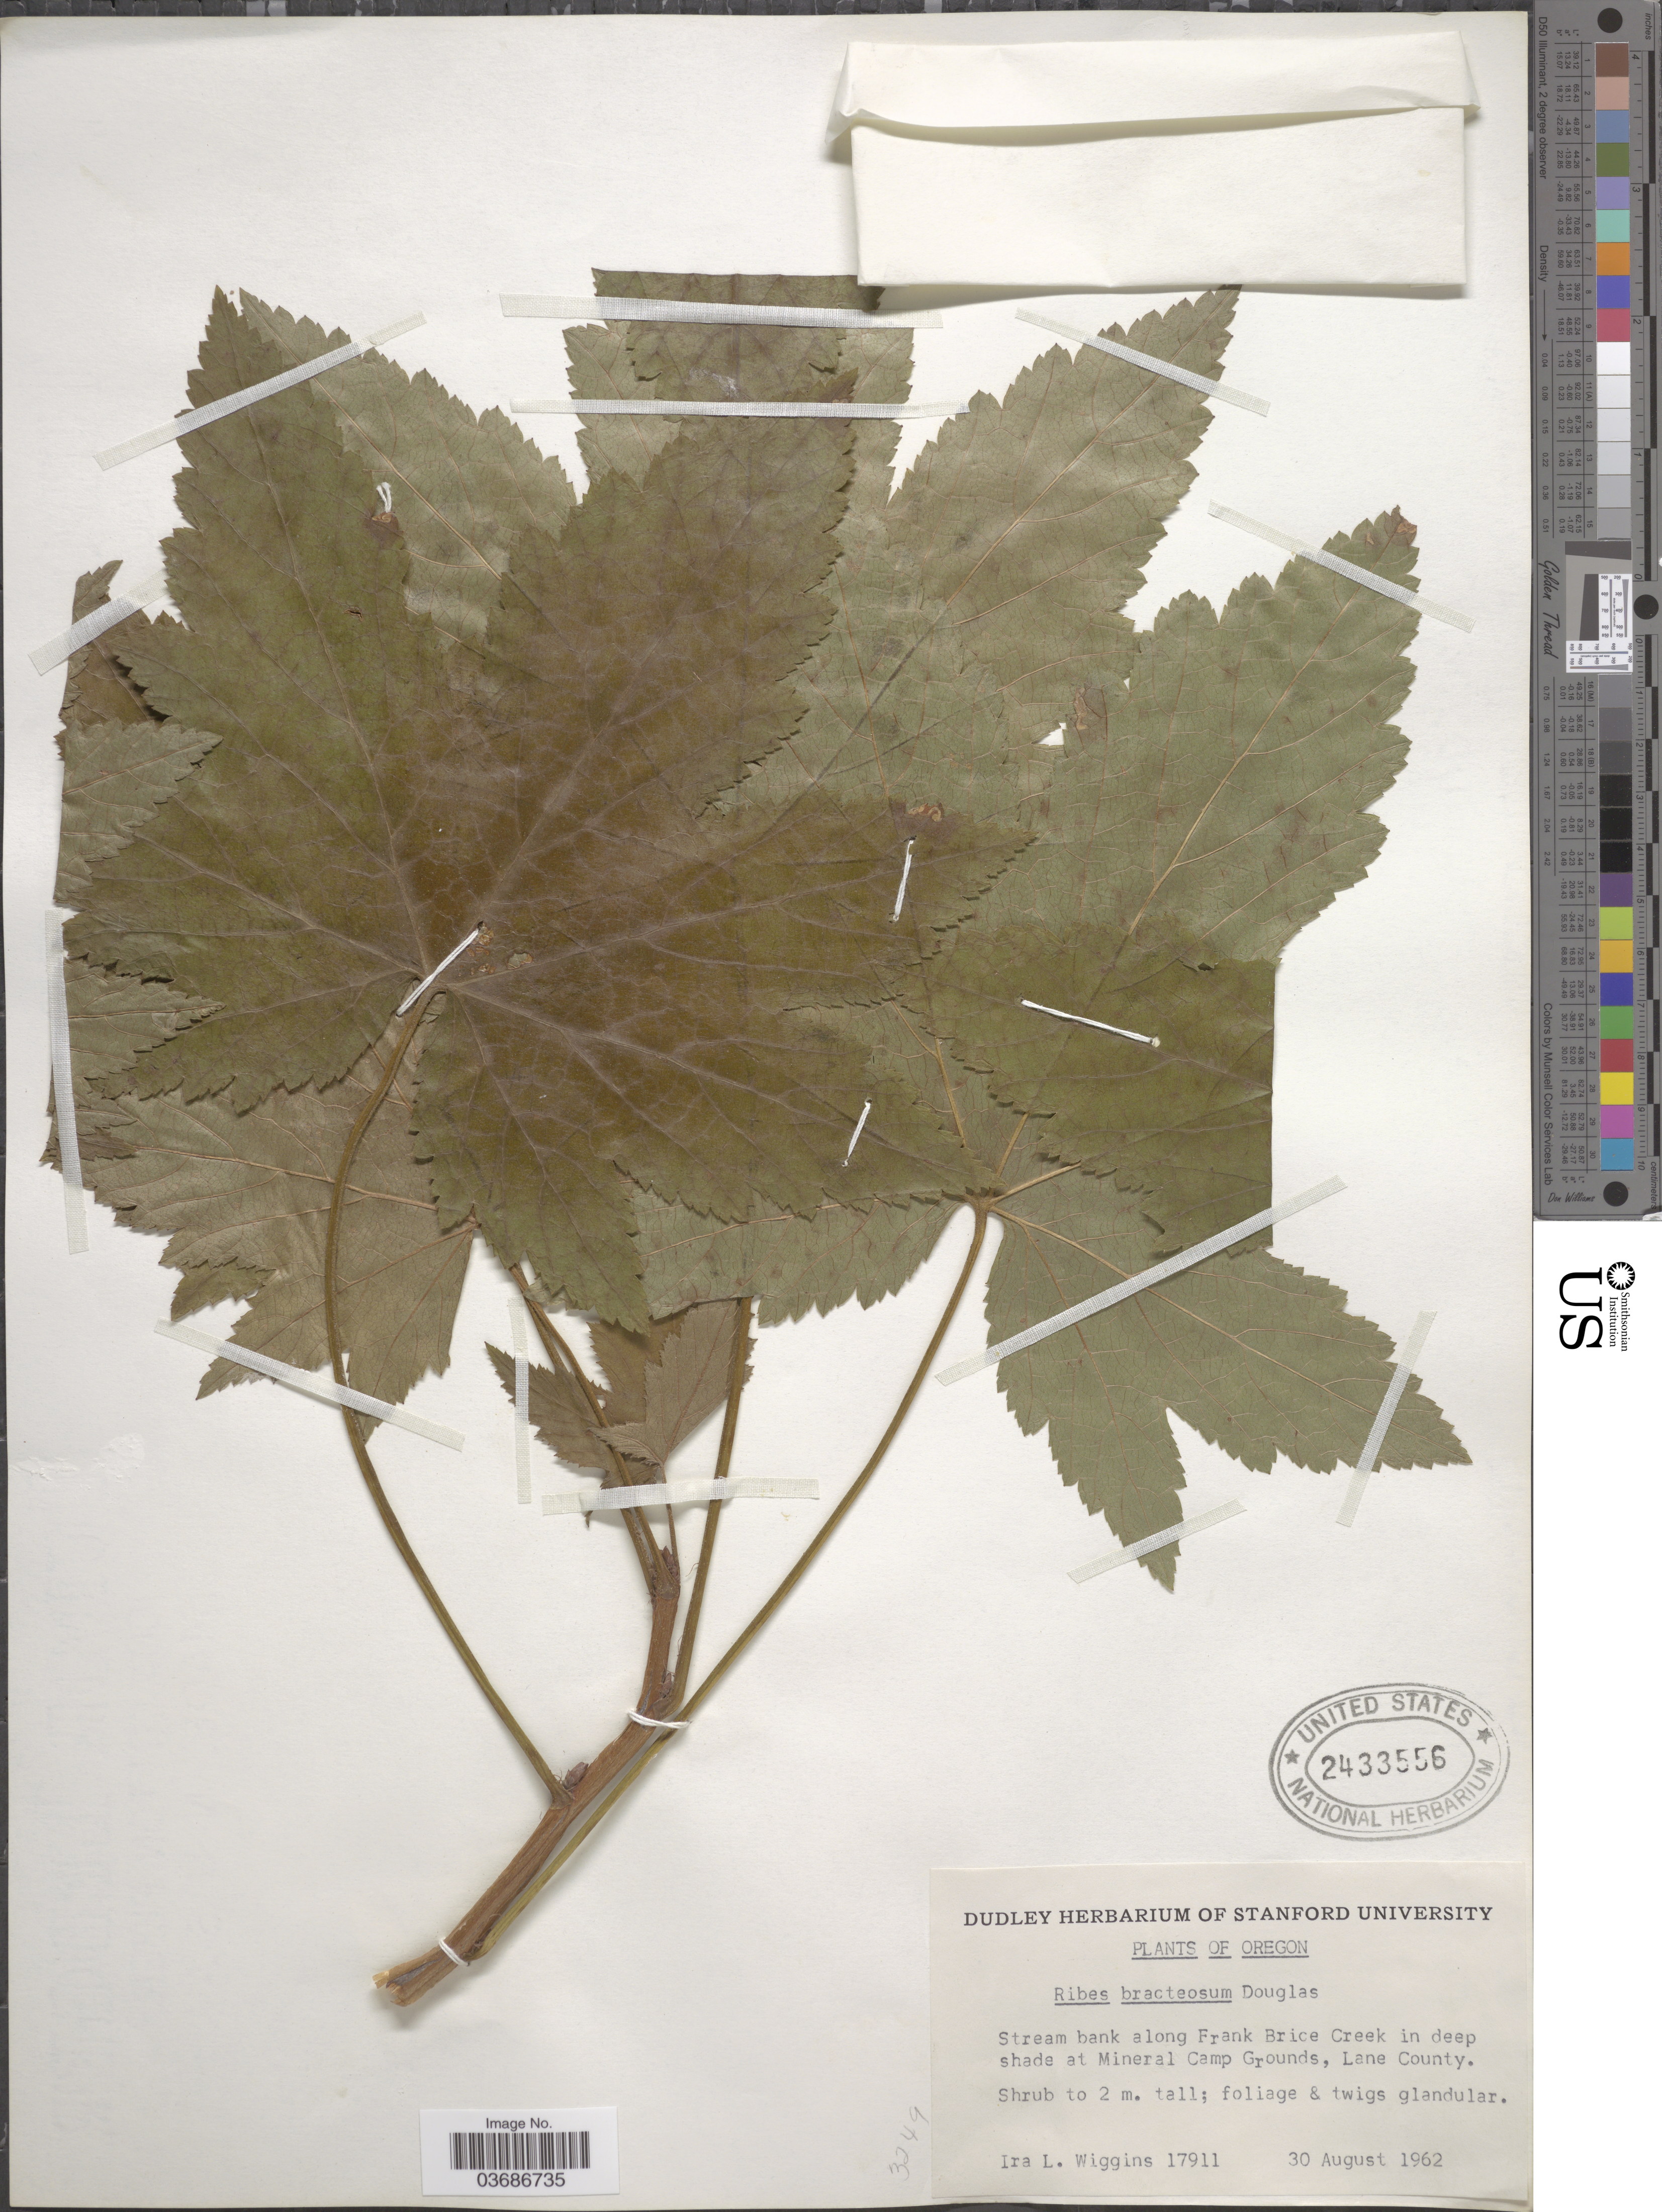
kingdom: Plantae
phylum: Tracheophyta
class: Magnoliopsida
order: Saxifragales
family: Grossulariaceae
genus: Ribes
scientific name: Ribes bracteosum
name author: Douglas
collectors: I. L. Wiggins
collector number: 17911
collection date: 1962-08-30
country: United States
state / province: Oregon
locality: Stream bank along Frank Brice Creek in deep shade at Mineral Camp Grounds, Lane County.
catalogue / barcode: US 2433556